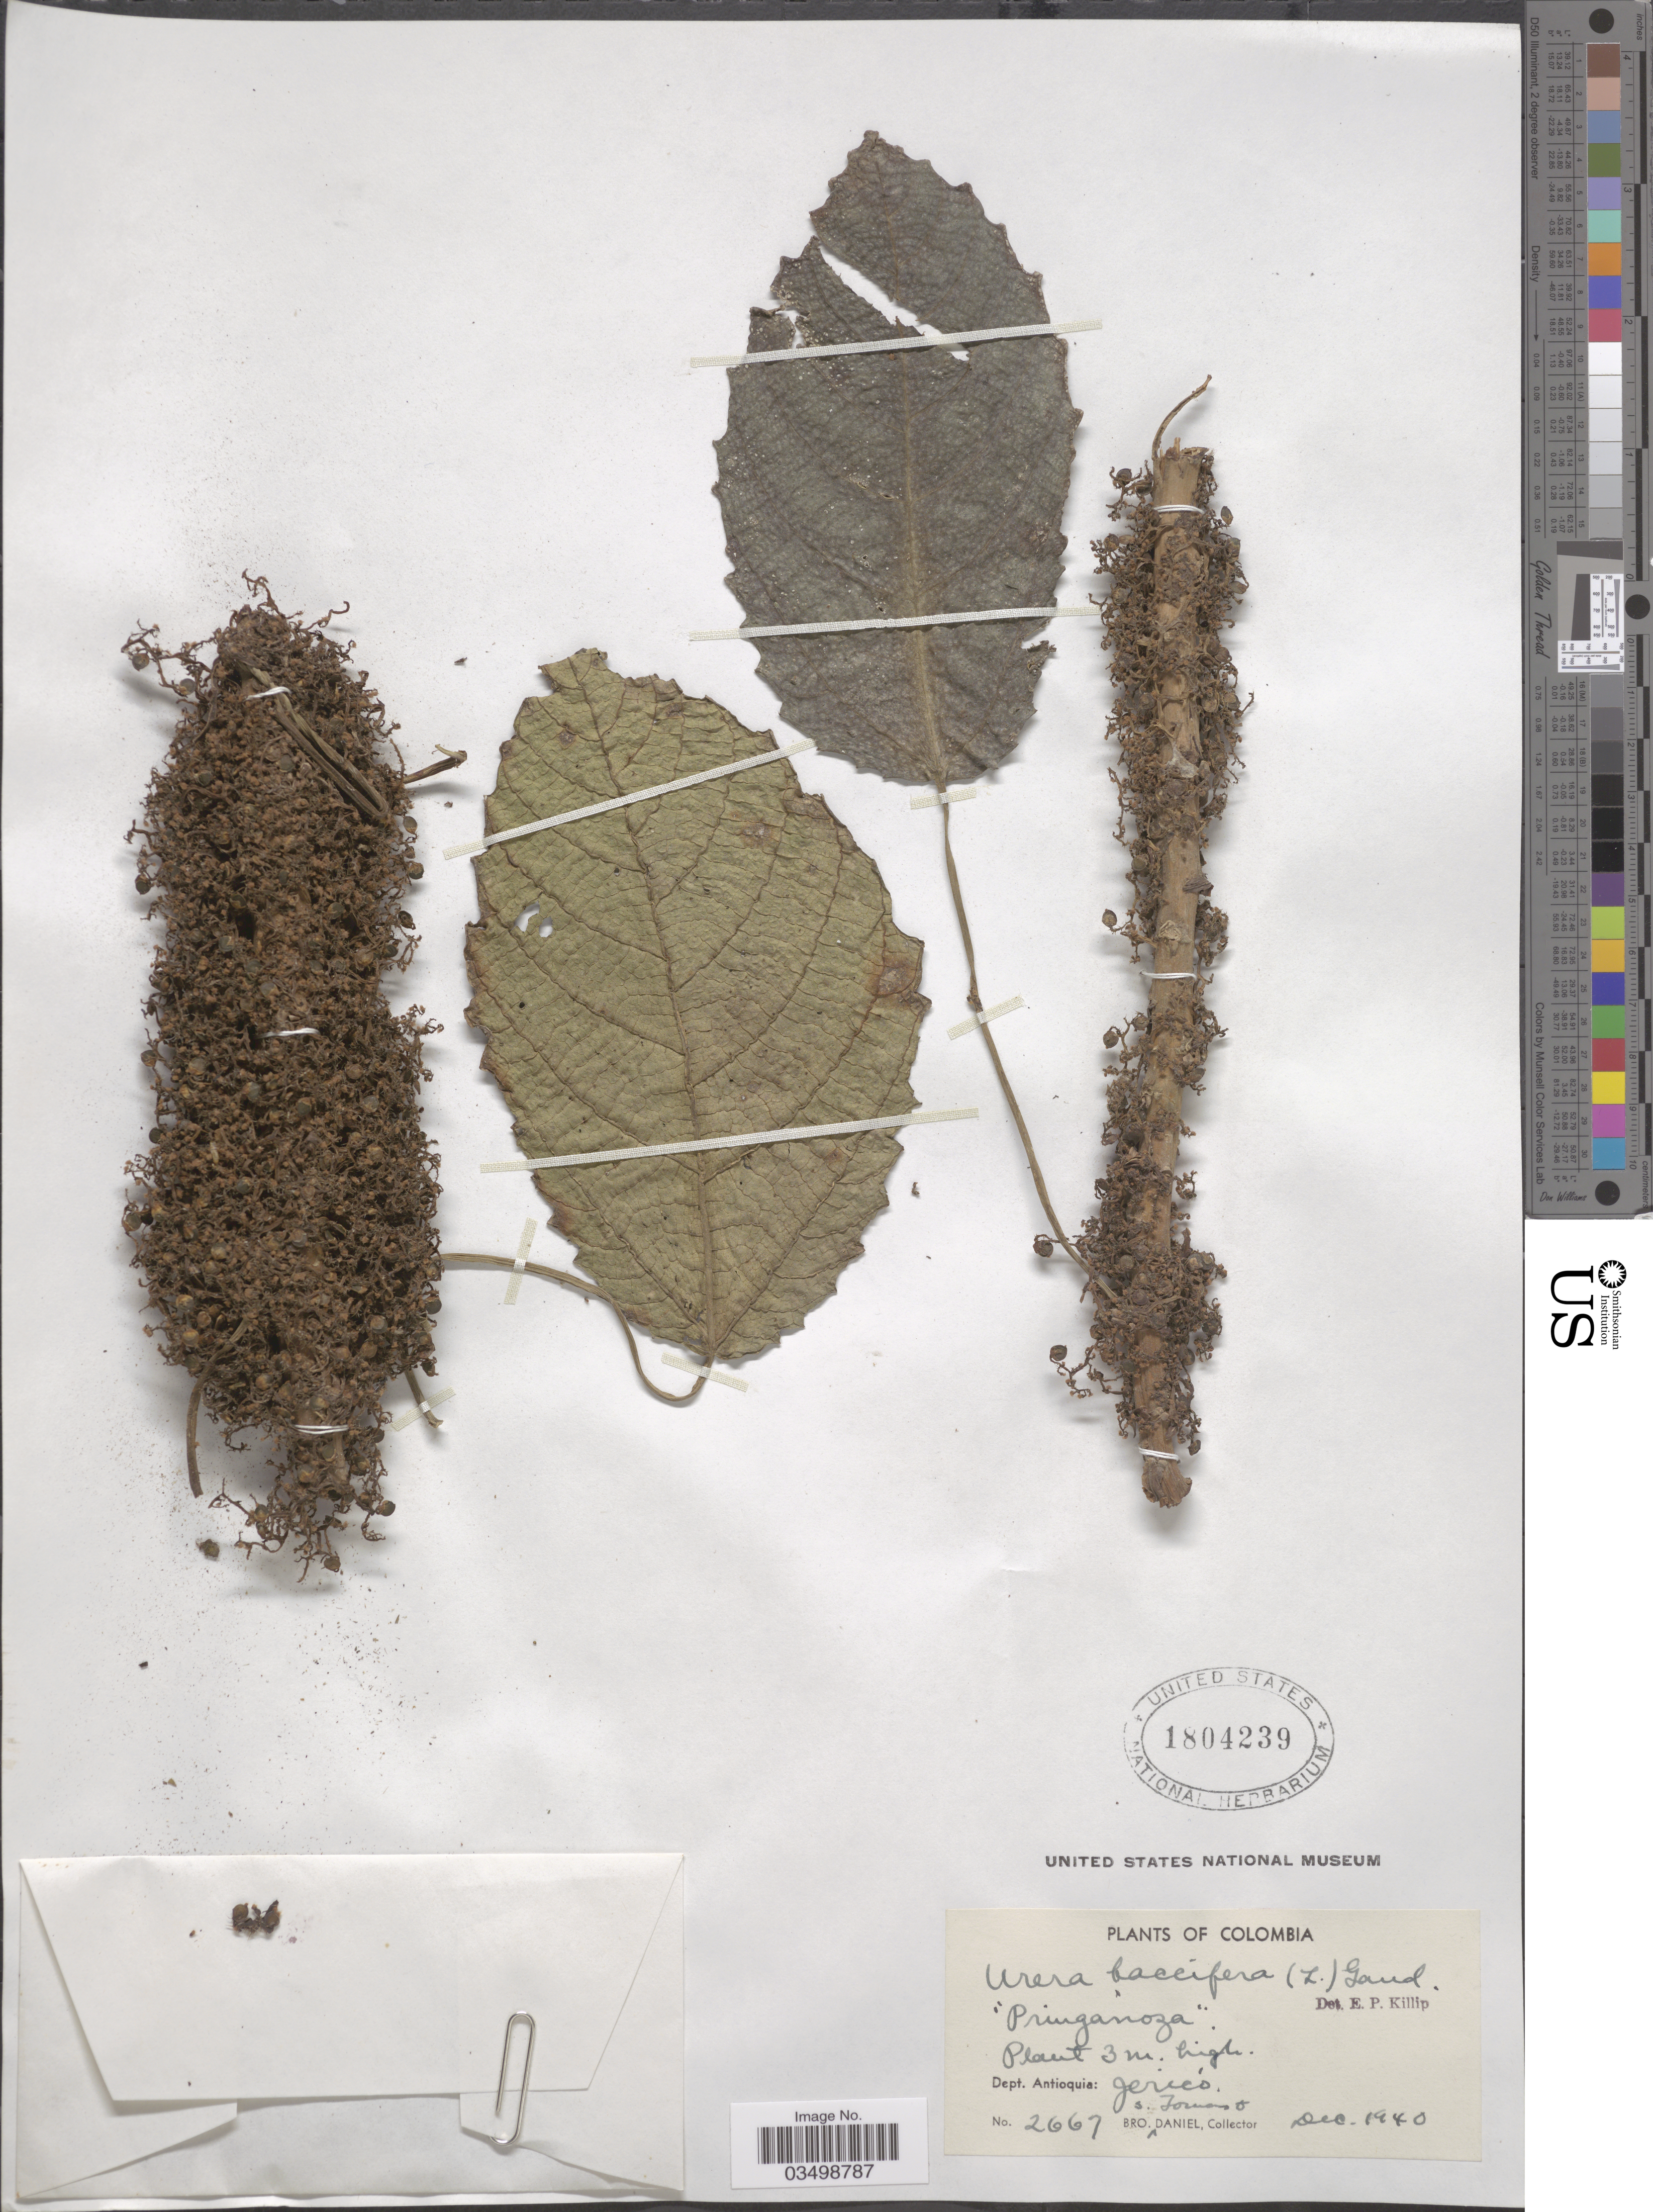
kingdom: Plantae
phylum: Tracheophyta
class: Magnoliopsida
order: Rosales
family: Urticaceae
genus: Urera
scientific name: Urera baccifera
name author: (L.) Gaudich. ex Wedd.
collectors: S. Tomas & Bro. Daniel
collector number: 2667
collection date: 1940-12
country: Colombia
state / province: Antioquia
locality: Dept. Antioquia: Jericó.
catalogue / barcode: US 1804239